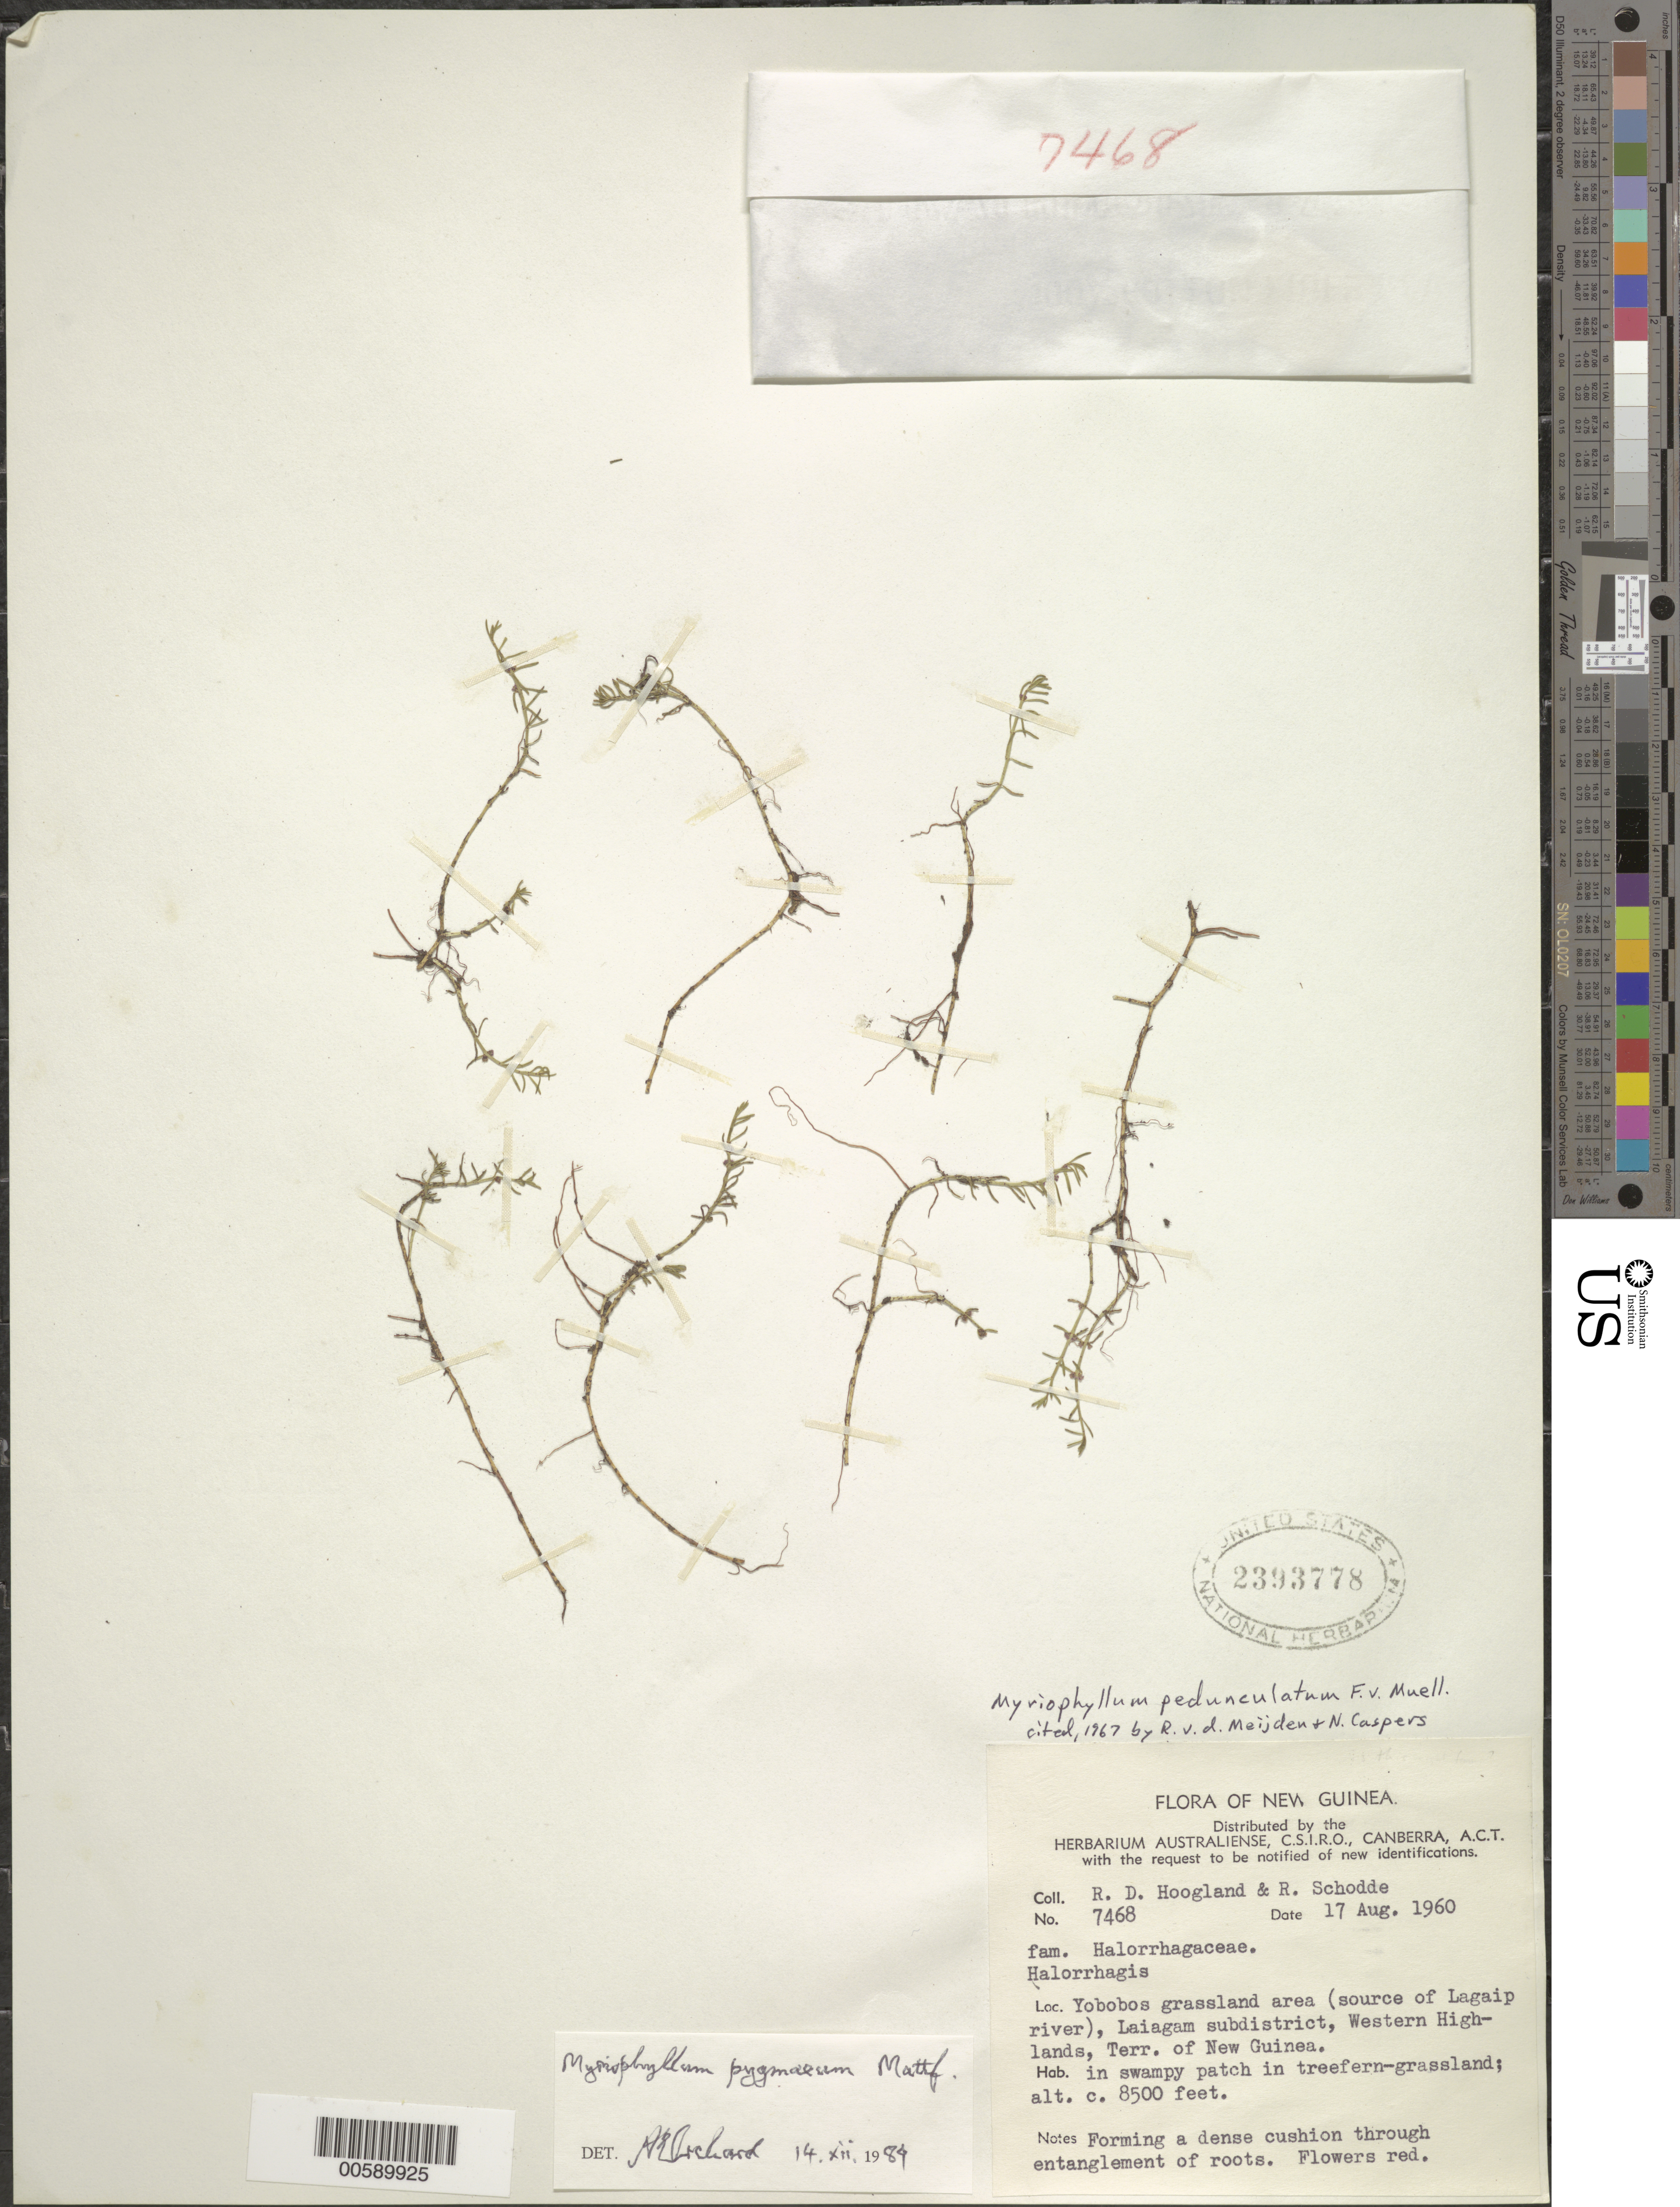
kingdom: Plantae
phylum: Tracheophyta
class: Magnoliopsida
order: Saxifragales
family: Haloragaceae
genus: Myriophyllum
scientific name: Myriophyllum pedunculatum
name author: Hook. f.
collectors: R. D. Hoogland & R. Schodde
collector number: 7468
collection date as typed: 17 Aug 1960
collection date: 1960-08-17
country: Papua New Guinea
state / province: Enga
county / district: Wabag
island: New Guinea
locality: Yobobos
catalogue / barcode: US 2393778